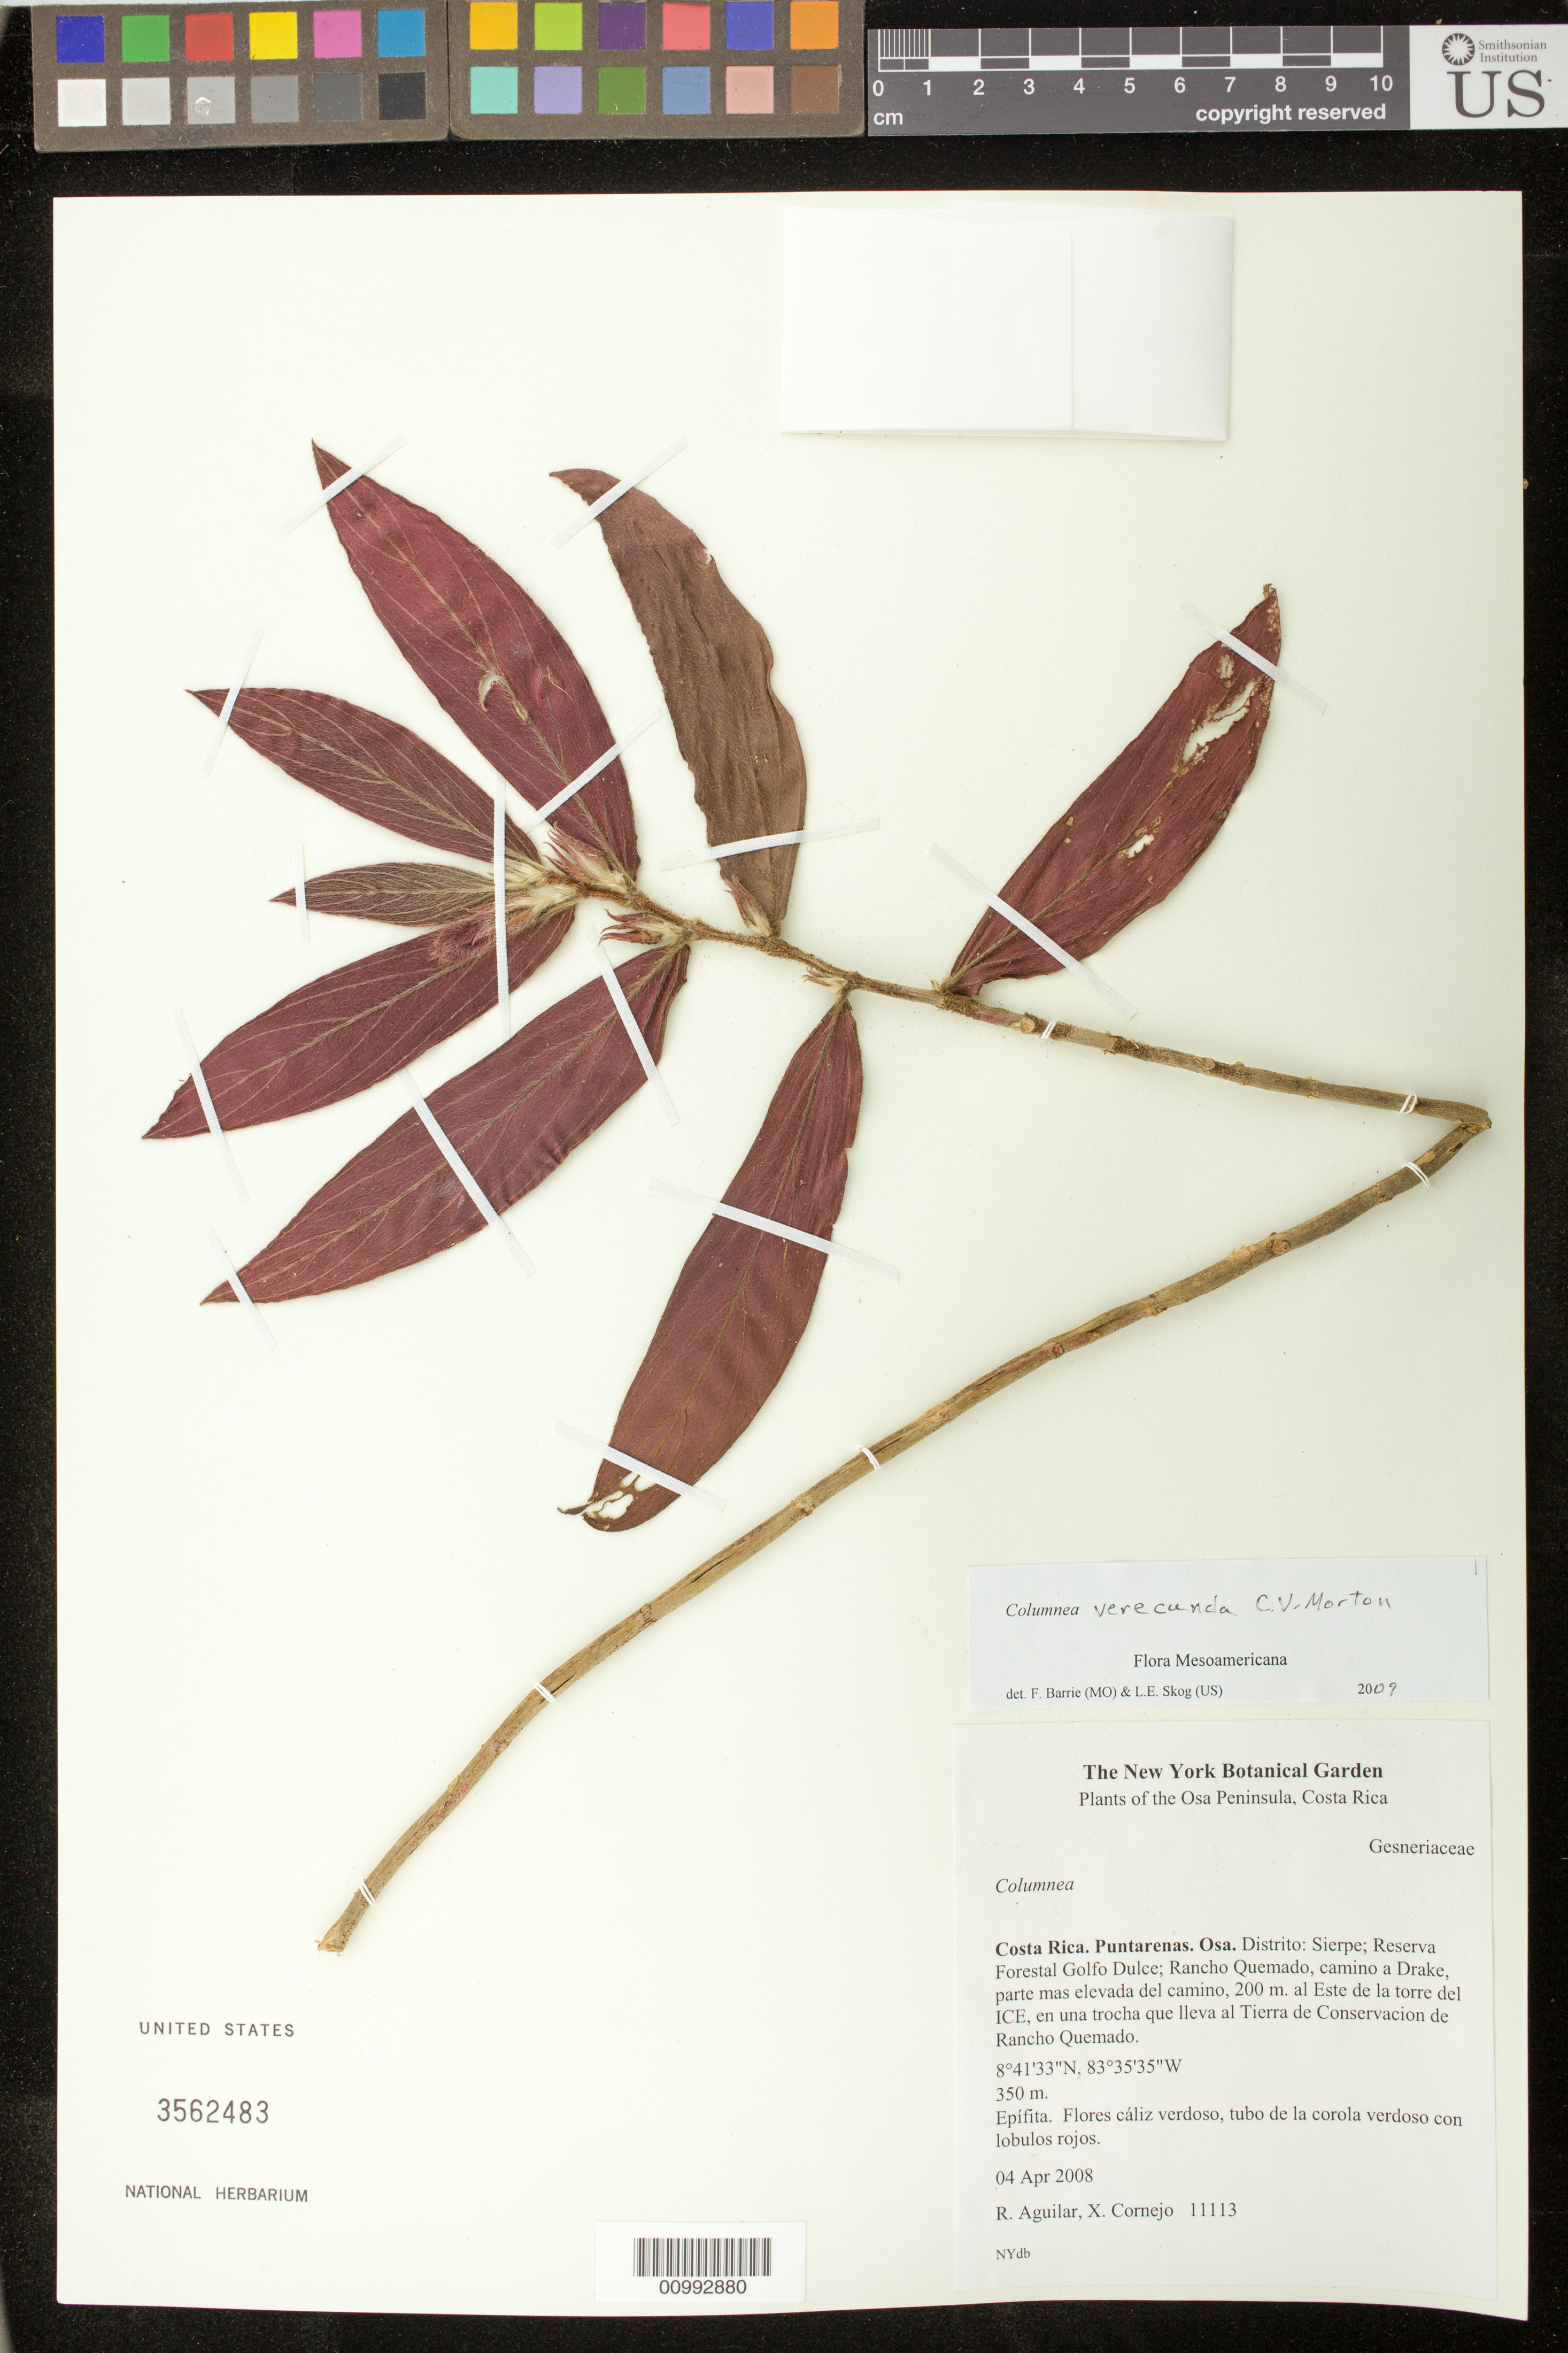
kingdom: Plantae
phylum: Tracheophyta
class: Magnoliopsida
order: Lamiales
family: Gesneriaceae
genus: Columnea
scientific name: Columnea verecunda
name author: C.V. Morton in Standl.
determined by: Barrie, F. R.; Skog, Laurence E.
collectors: R. Aguilar & X. F. Cornejo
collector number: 11113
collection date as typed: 04 Apr 2008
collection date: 2008-04-04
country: Costa Rica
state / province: Puntarenas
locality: Puntarenas. Osa. Distrito Sierpe; Reserva Forestal Golfo Dulce; Rancho Quemado, camino a Drake, parte mas elevada del camino, 200 m. al Este de la torre del ICE, en una trocha que Ileva al Tierra de Conservacion de Rancho Quemado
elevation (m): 350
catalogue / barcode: US 3562483